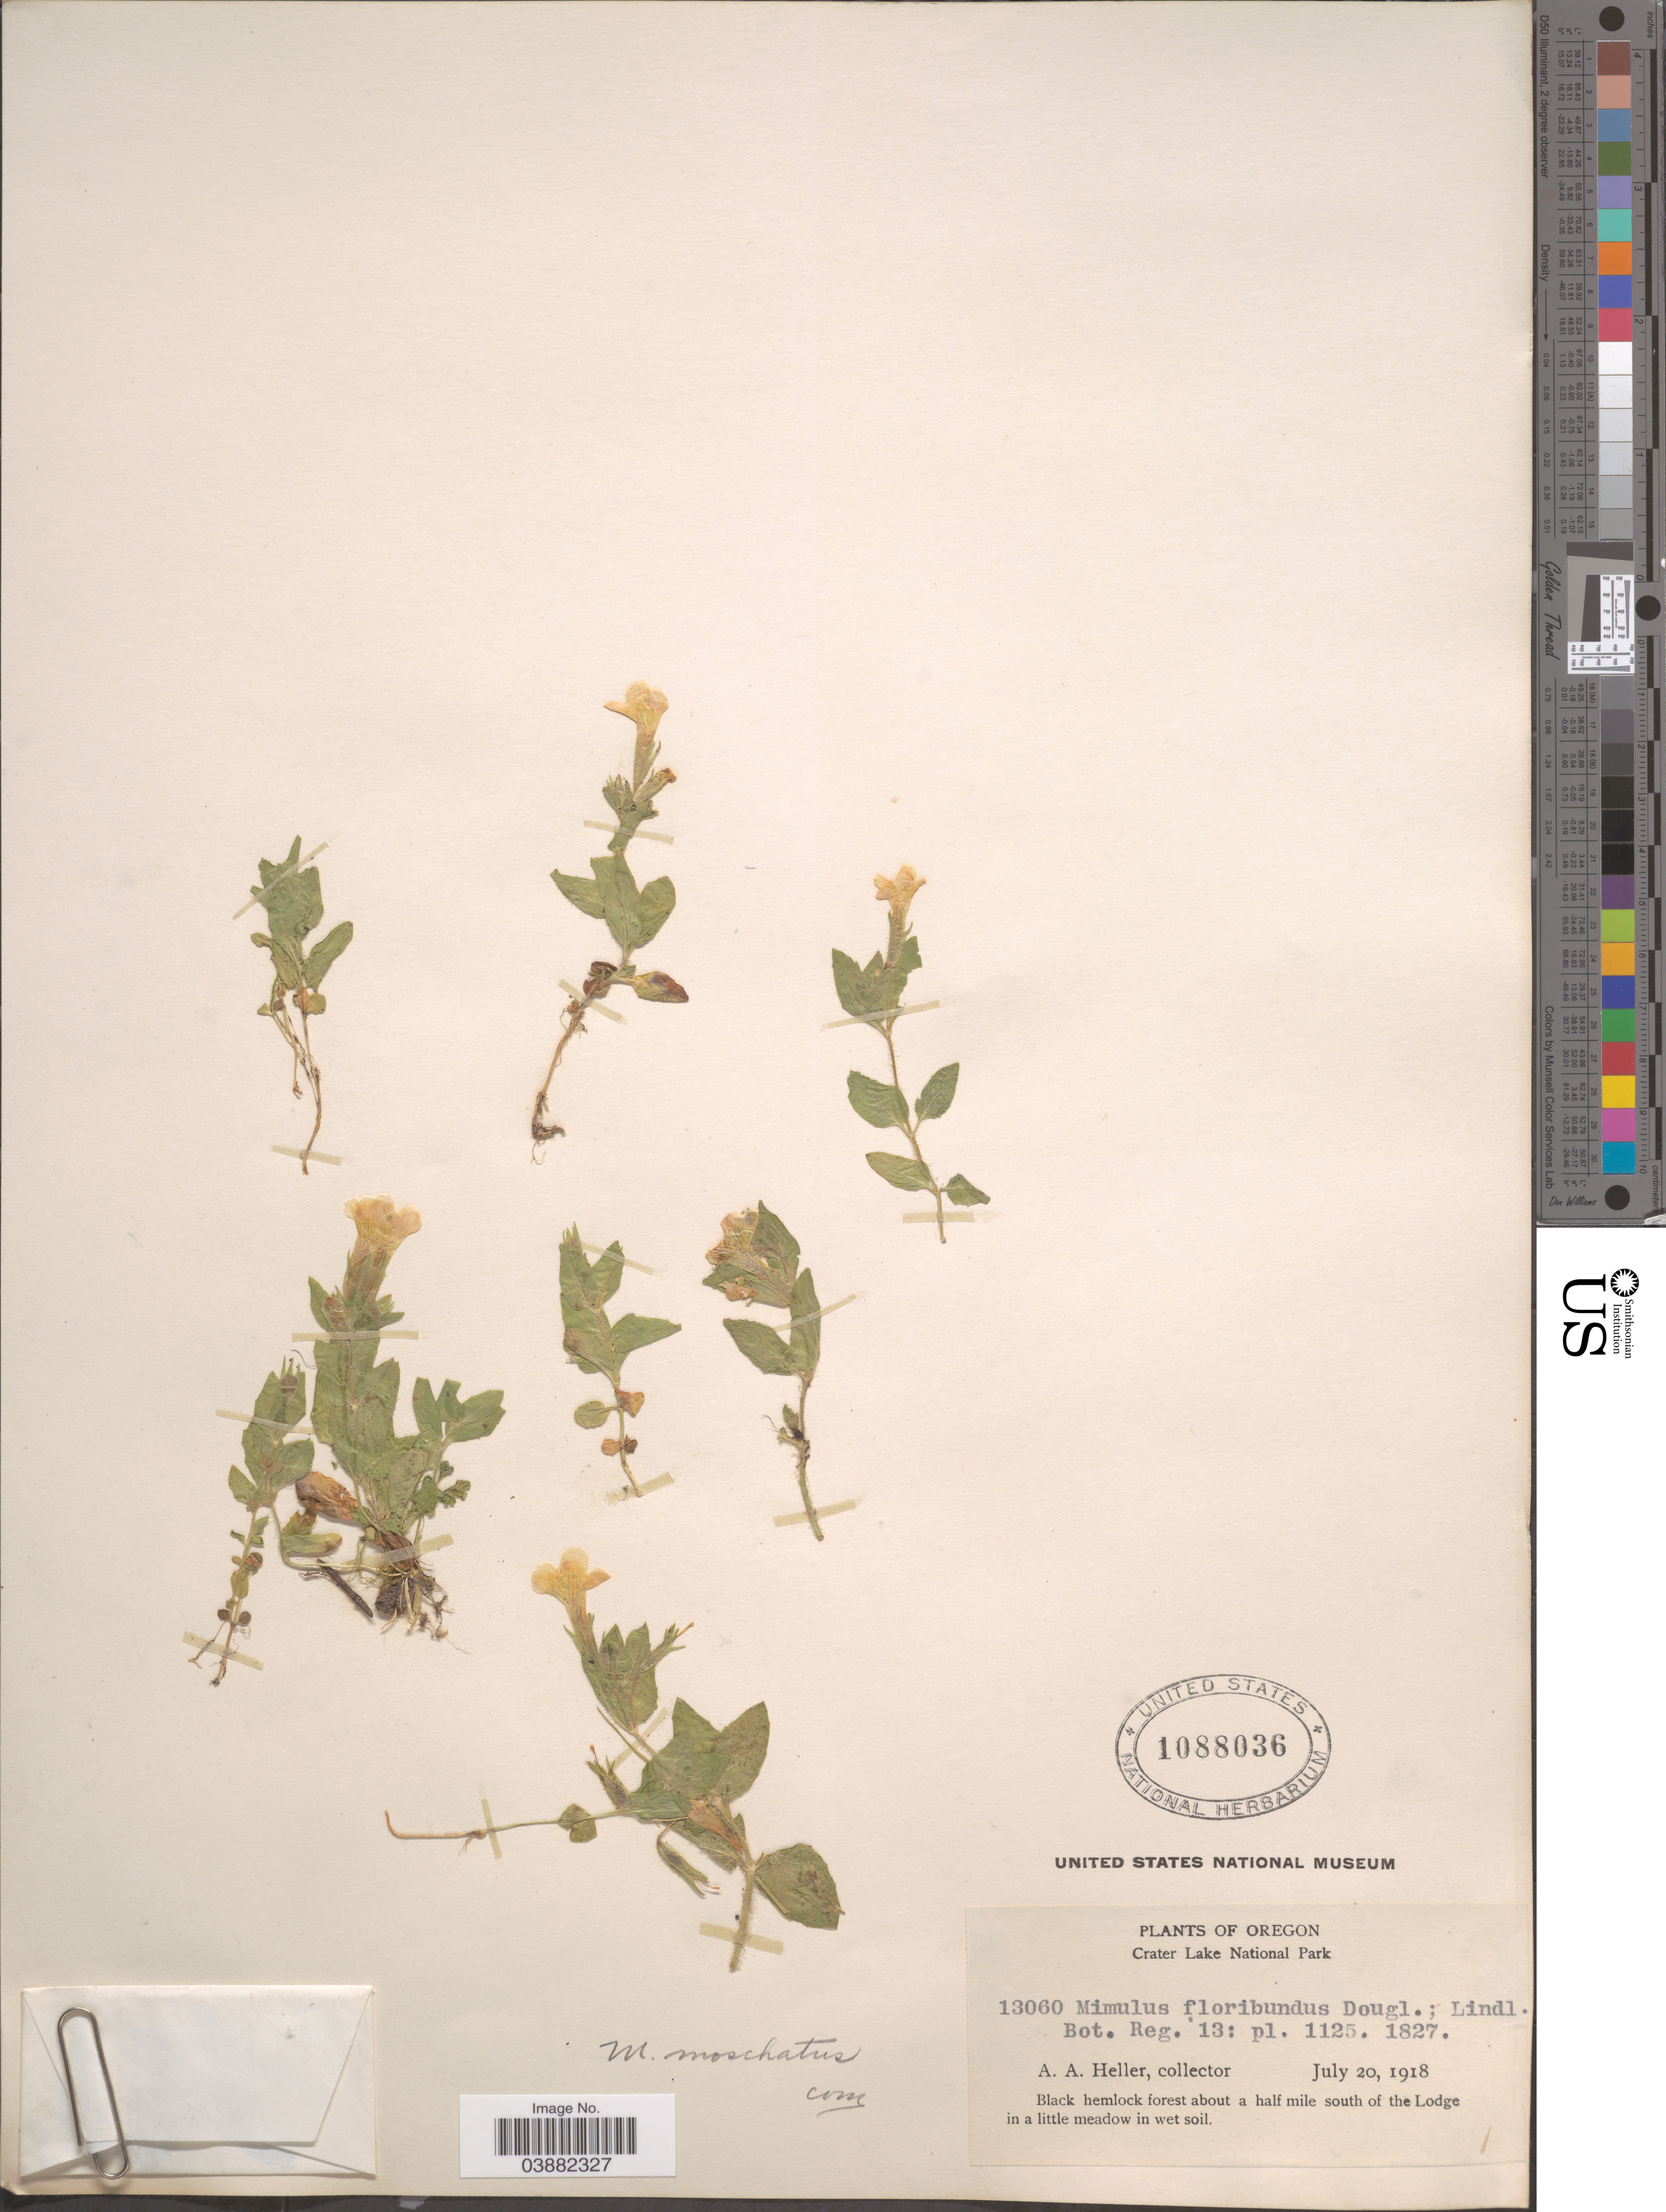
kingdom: Plantae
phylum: Tracheophyta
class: Magnoliopsida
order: Lamiales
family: Phrymaceae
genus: Mimulus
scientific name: Mimulus moschatus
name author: Douglas ex Lindl.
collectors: A. A. Heller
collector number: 13060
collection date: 1918-07-20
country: United States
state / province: Oregon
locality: Crater Lake National Park. About a half mile south of the Lodge in a little meadow.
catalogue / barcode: US 1088036